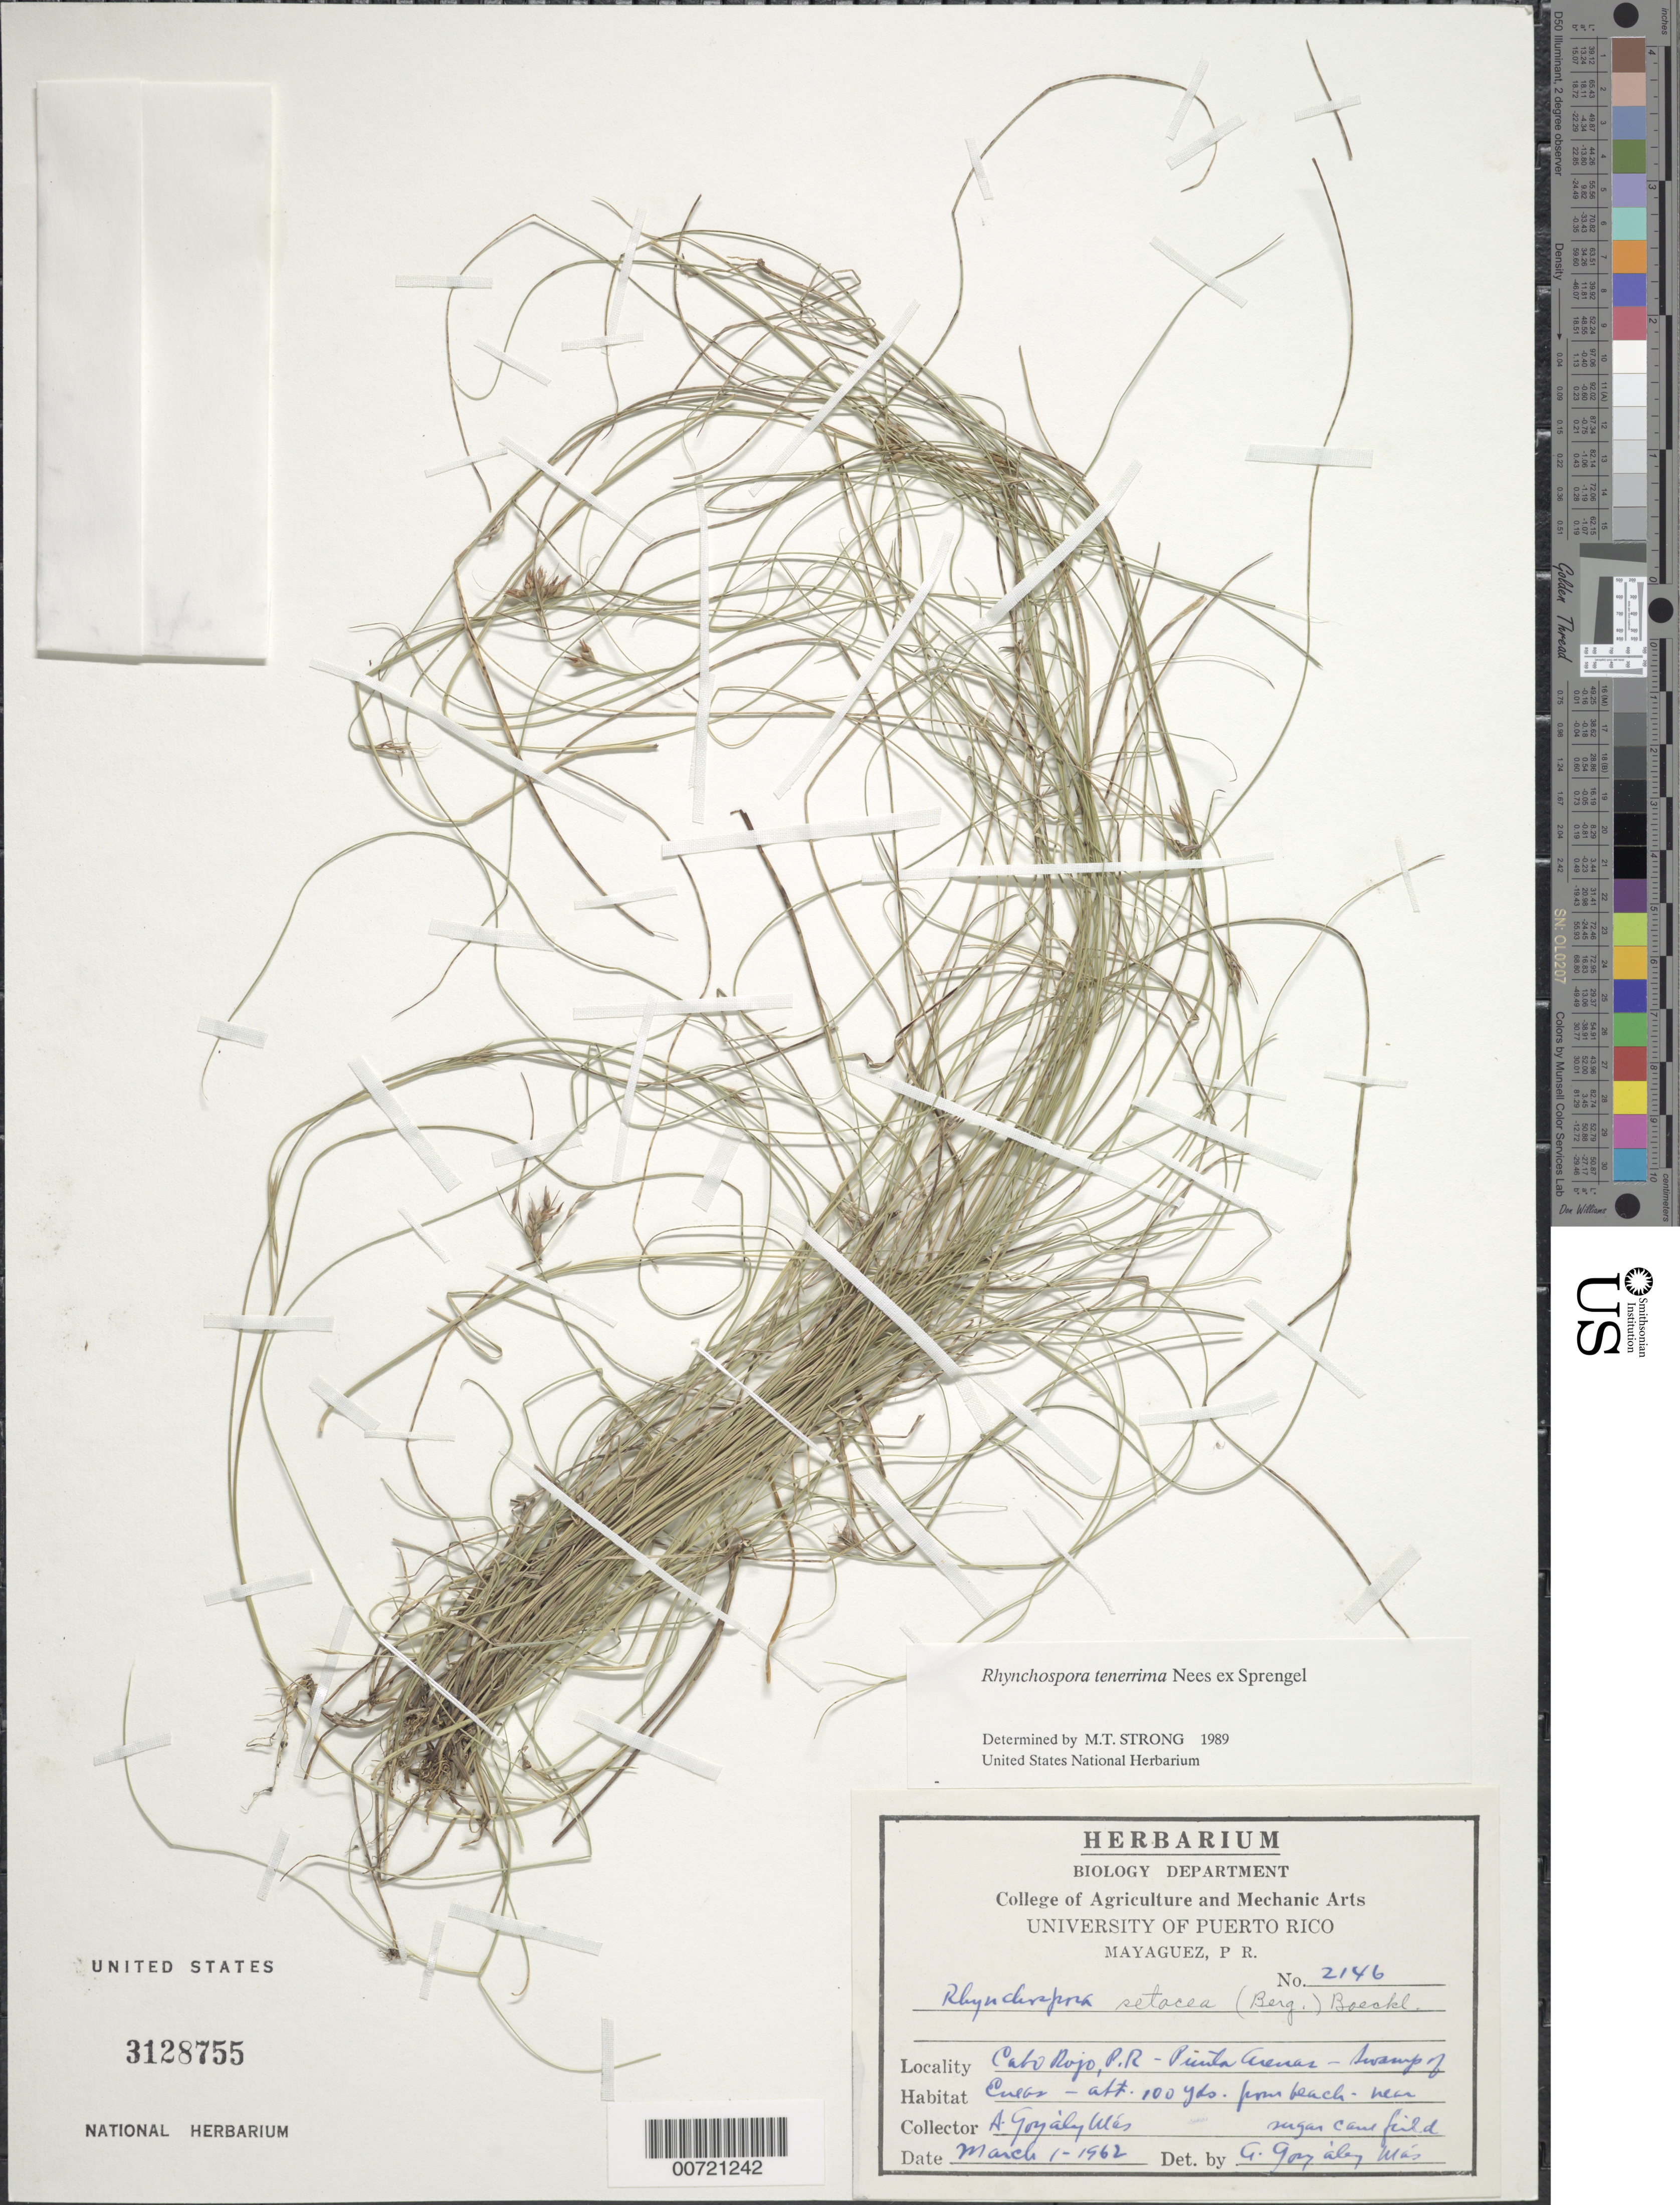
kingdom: Plantae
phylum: Tracheophyta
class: Liliopsida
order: Poales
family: Cyperaceae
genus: Rhynchospora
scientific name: Rhynchospora tenerrima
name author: Nees ex Spreng.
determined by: Strong, M. T., (US), Smithsonian Institution - National Museum of Natural History (UNITED STATES)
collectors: A. González Más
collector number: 2146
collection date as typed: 01 Mar 1962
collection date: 1962-03-01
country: Puerto Rico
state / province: Cabo Rojo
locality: Cabo Rojo, Punta Arena.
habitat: Swamp of Eneas (Typha), approx. 100 yards from beach, near sugar cane field.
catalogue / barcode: US 3128755